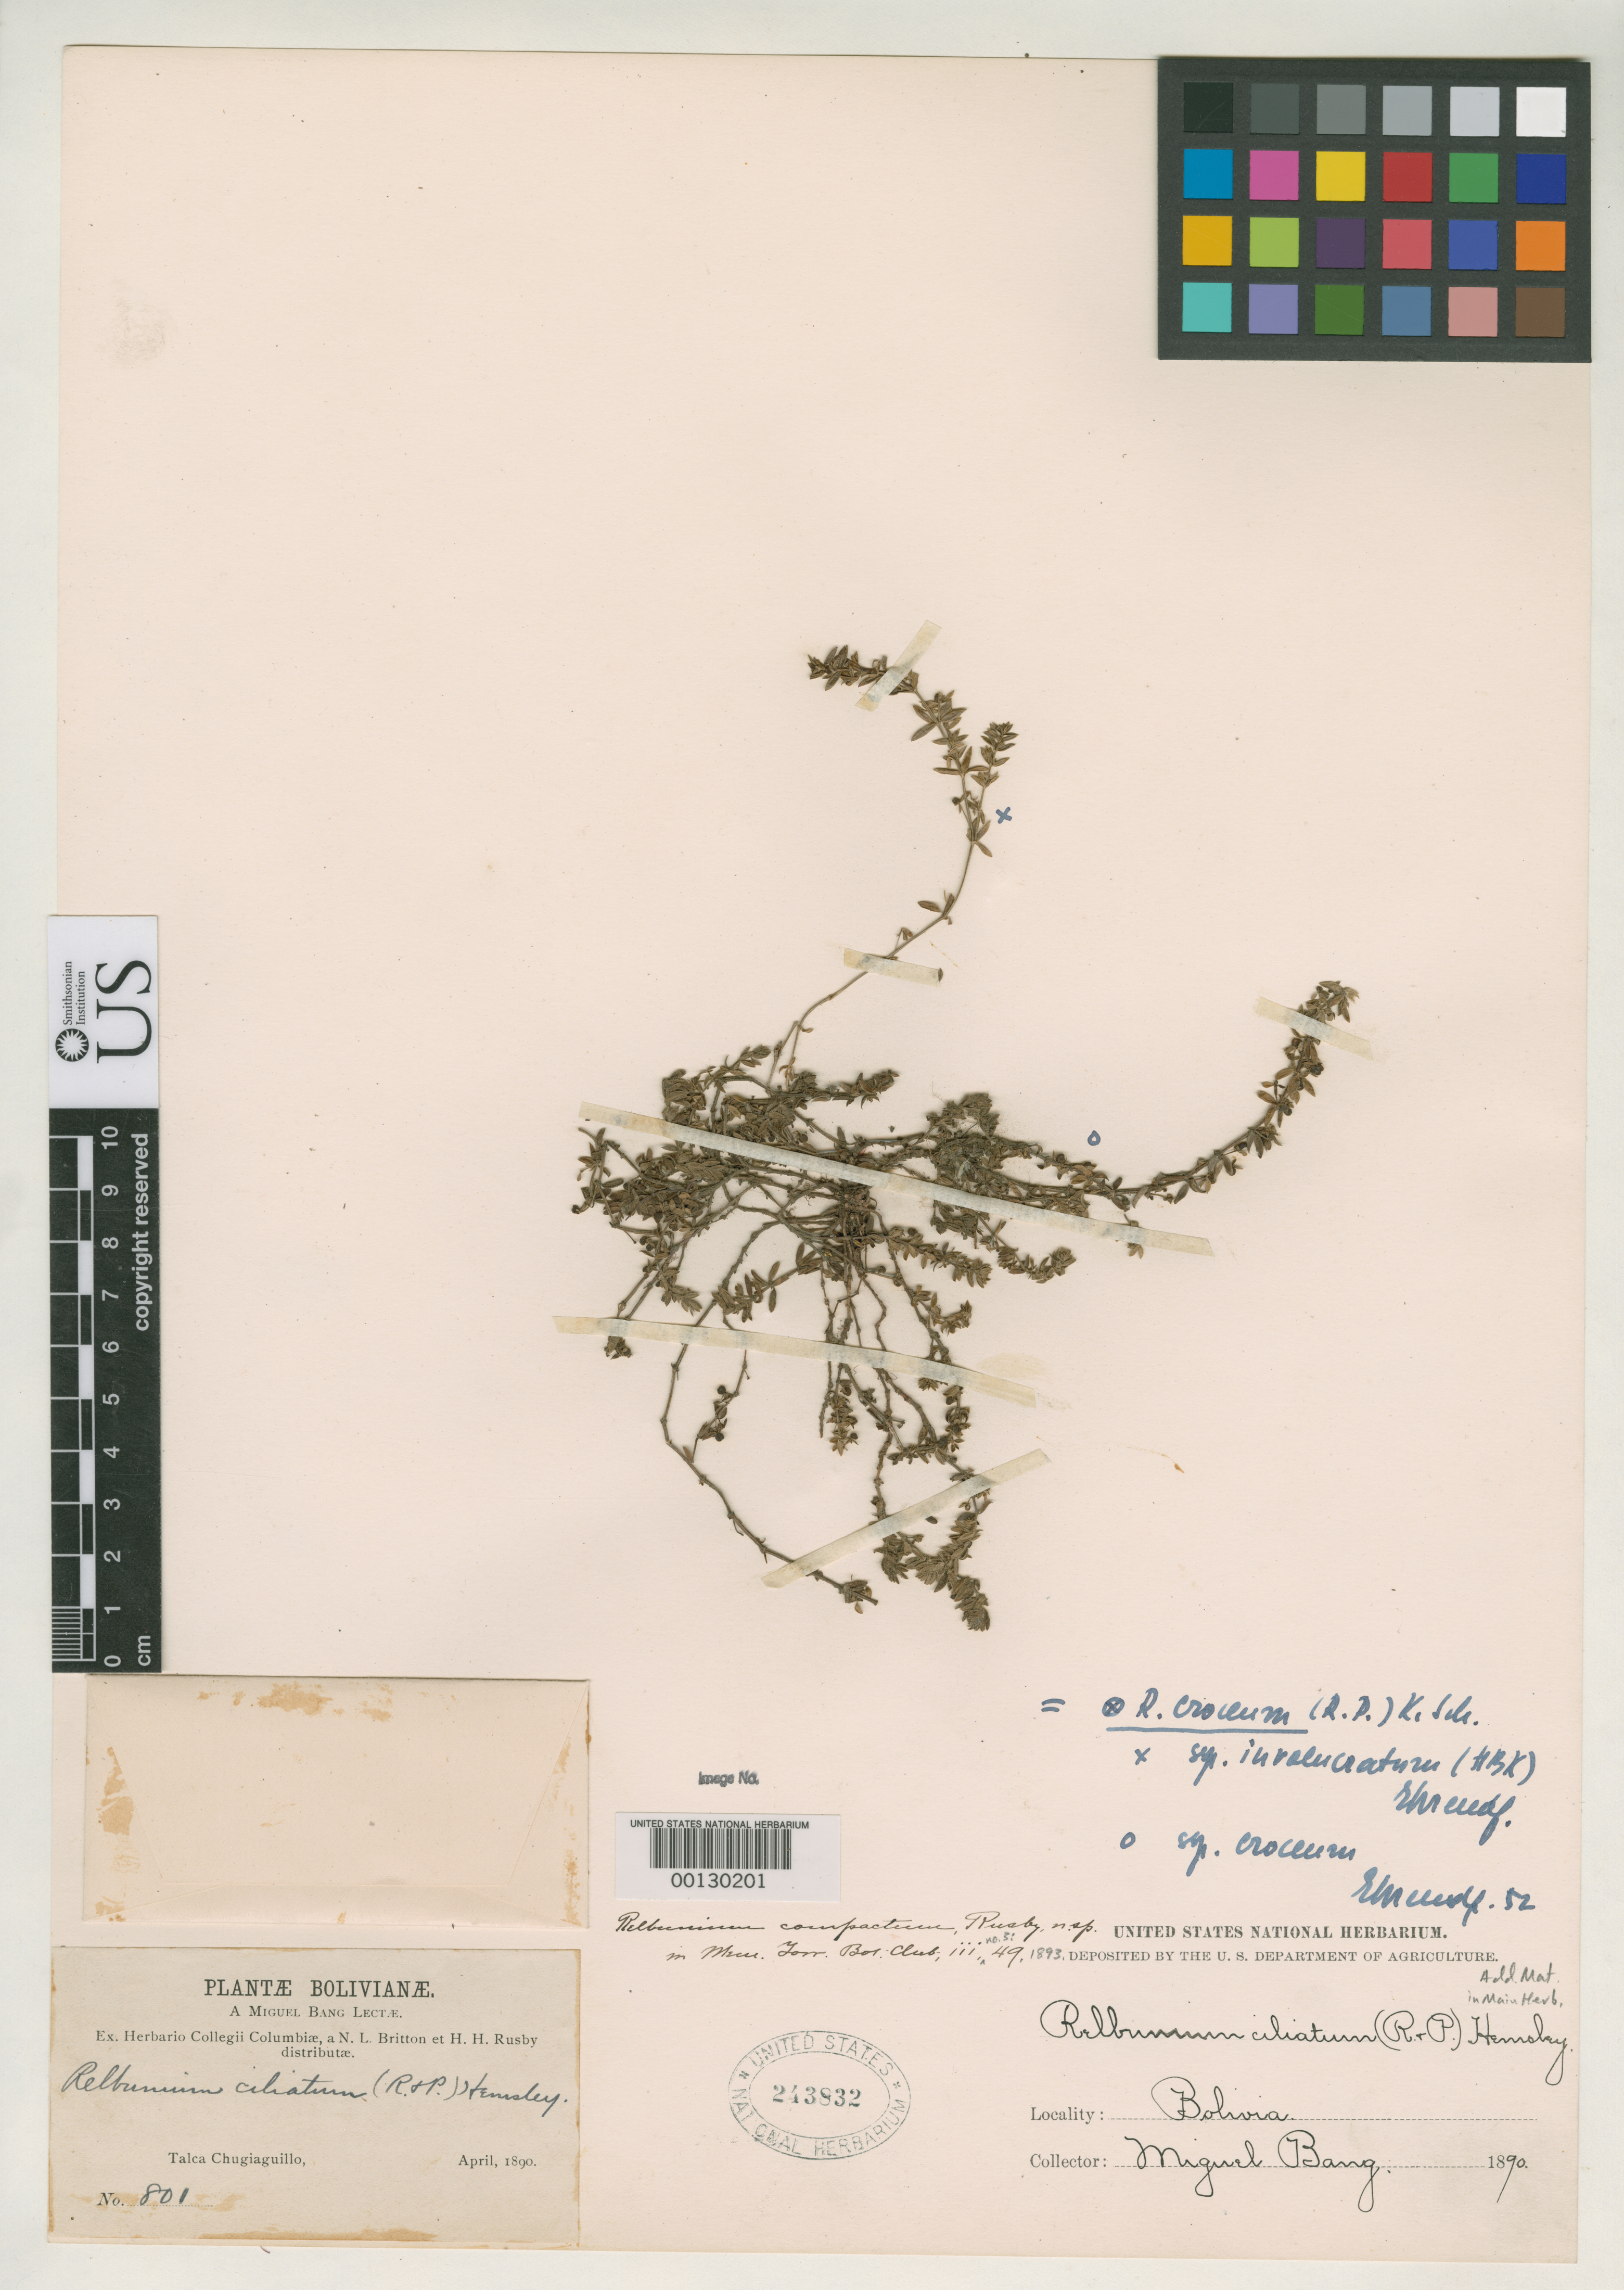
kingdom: Plantae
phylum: Tracheophyta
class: Magnoliopsida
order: Gentianales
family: Rubiaceae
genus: Relbunium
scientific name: Relbunium compactum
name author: Rusby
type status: Isotype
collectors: M. Bang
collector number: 801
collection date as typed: Apr 1890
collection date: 1890-04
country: Bolivia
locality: Talca Chugiaguilla.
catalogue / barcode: US 243832